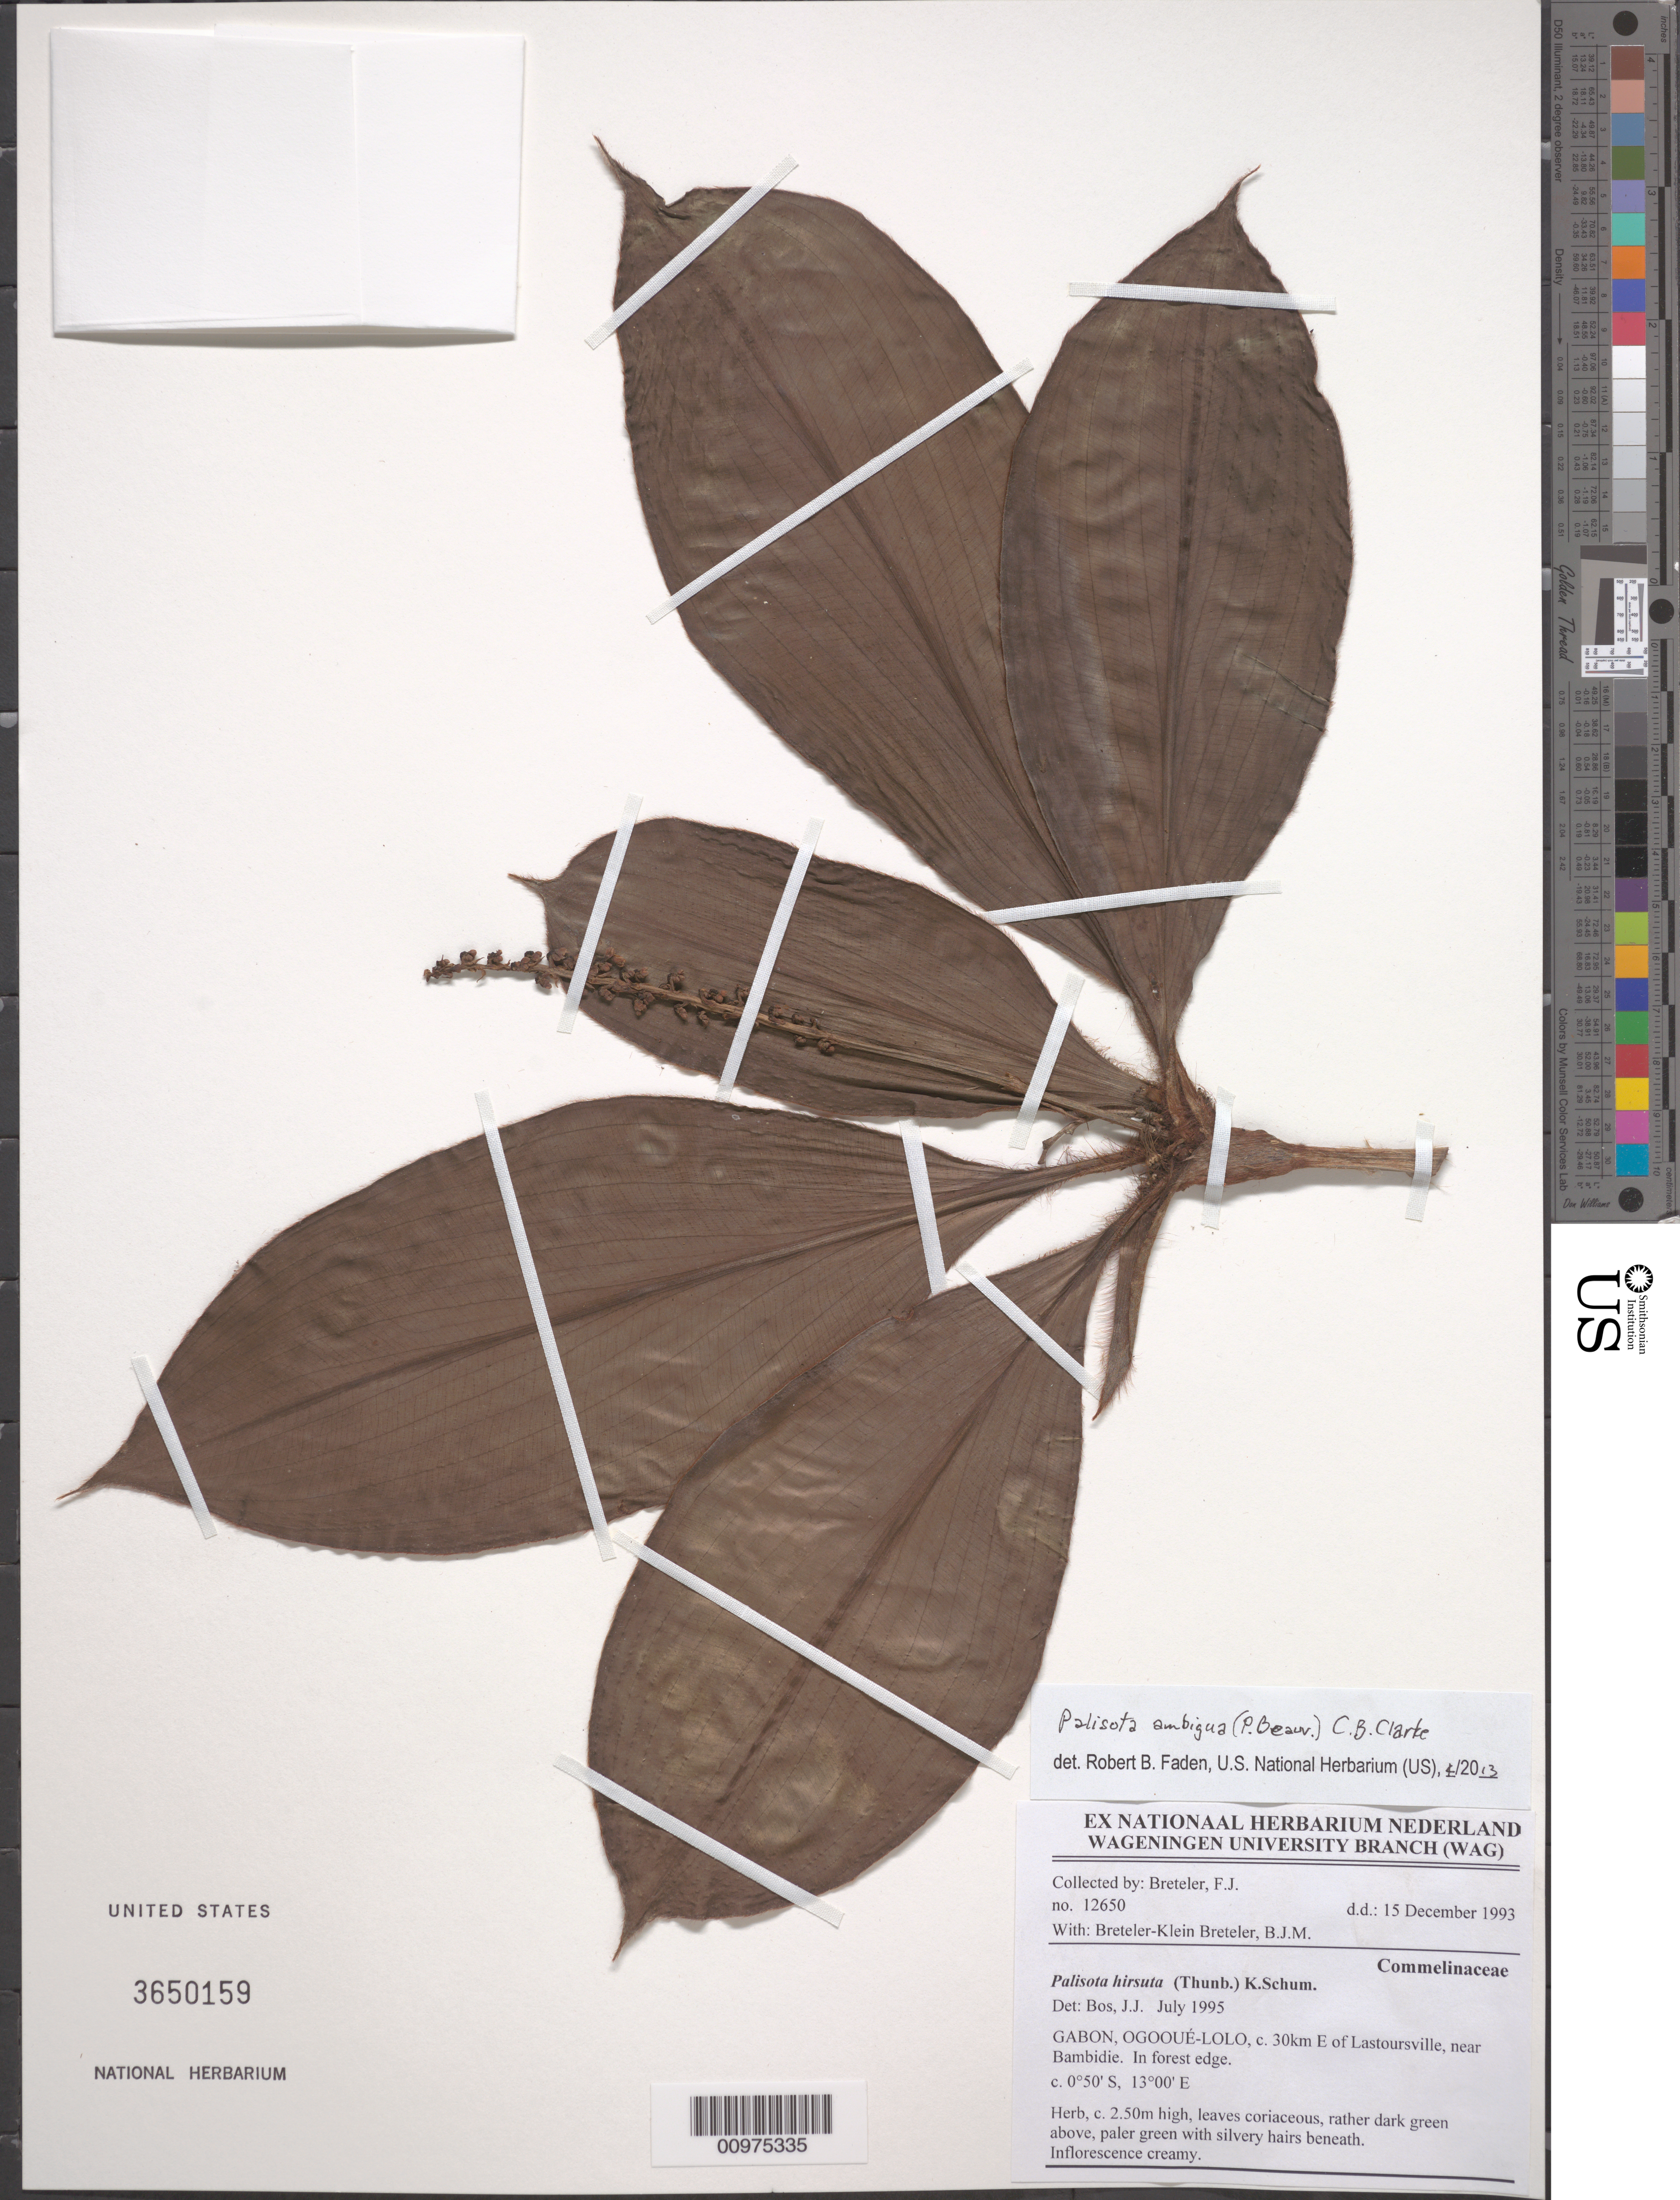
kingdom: Plantae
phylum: Tracheophyta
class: Liliopsida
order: Commelinales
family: Commelinaceae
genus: Palisota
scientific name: Palisota ambigua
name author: (P. Beauv.) C.B. Clarke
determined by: Faden, Robert B., (US), Smithsonian Institution - National Museum of Natural History (UNITED STATES)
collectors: F. J. Breteler & B. J. M. Breteler-Klein Breteler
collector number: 12650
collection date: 1993-12-15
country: Gabon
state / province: Ogooué-lolo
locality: c. 30km E of Lastoursville, near Bambidie.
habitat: In forest edge.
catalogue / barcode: US 3650159